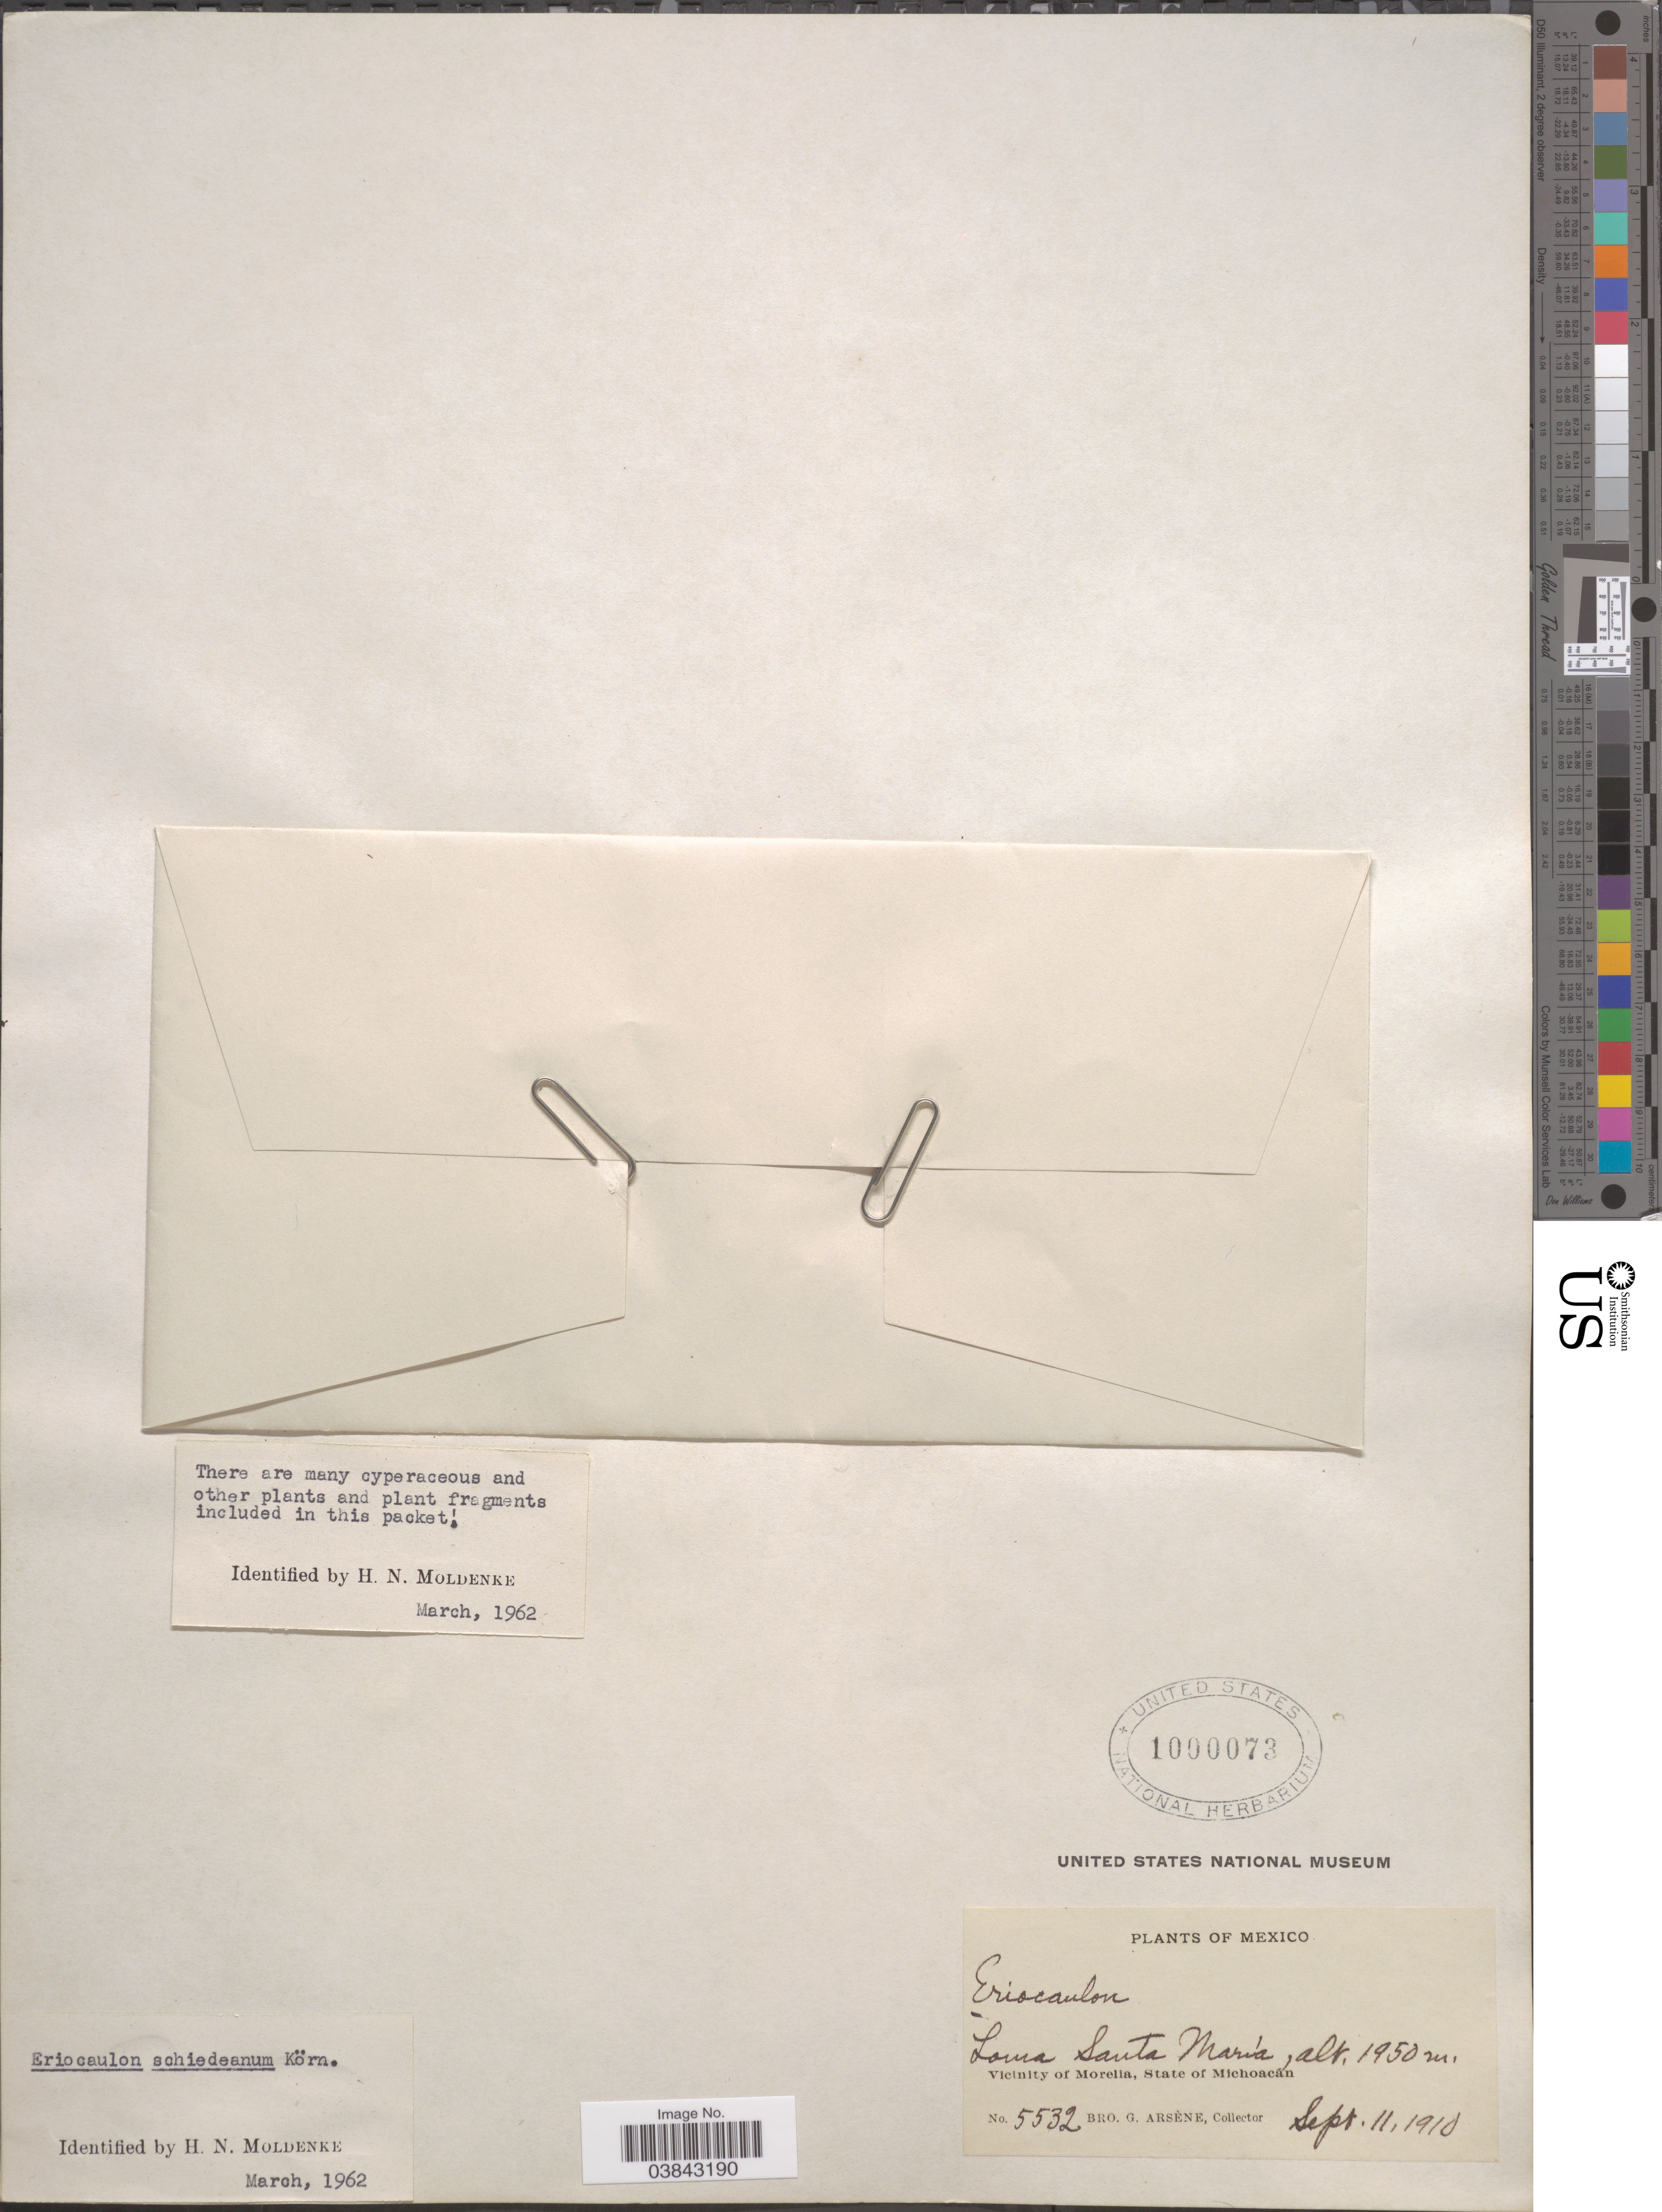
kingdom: Plantae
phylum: Tracheophyta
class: Liliopsida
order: Poales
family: Eriocaulaceae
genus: Eriocaulon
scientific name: Eriocaulon schiedeanum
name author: Körn.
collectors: Bro. G. Arsène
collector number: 5532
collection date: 1910-09-11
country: Mexico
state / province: Michoacán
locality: Loma Santa María. Vicinity of Morelia.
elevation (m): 1950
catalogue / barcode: US 1000073